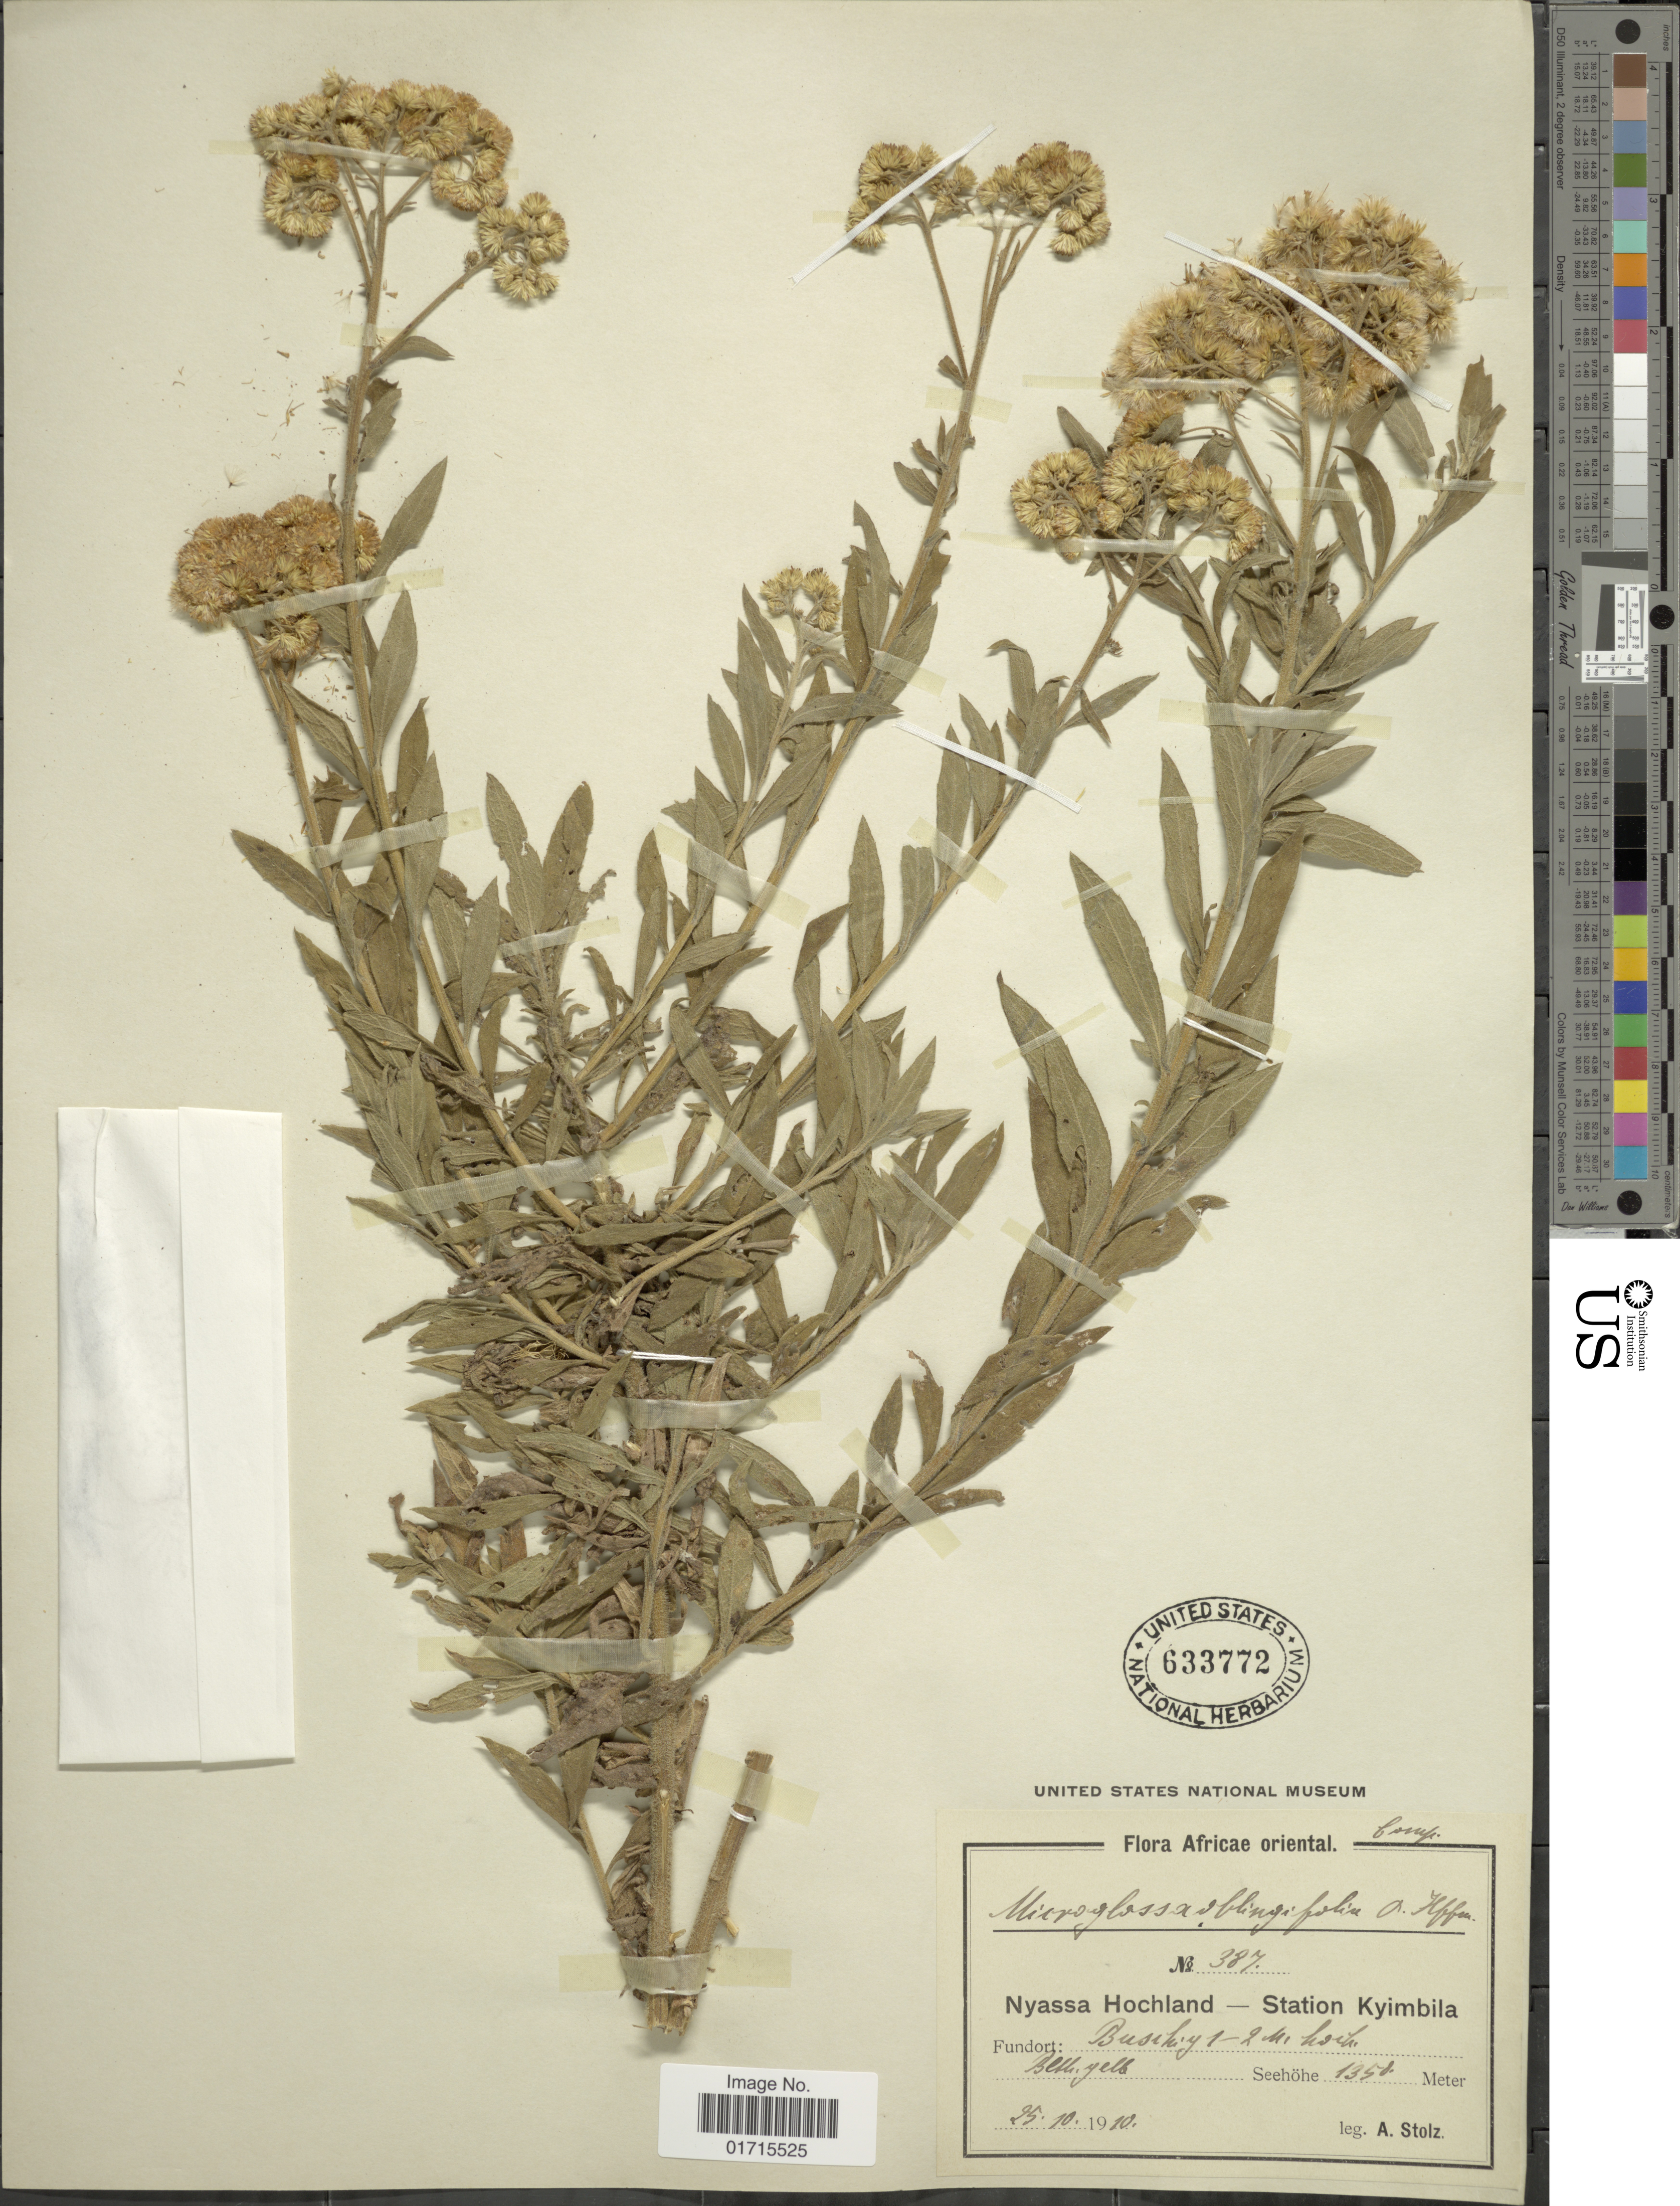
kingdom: Plantae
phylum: Tracheophyta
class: Magnoliopsida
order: Asterales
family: Asteraceae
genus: Microglossa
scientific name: Microglossa oblongifolia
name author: O. Hoffm.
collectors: A. Stolz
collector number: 387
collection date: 1910-10-25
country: Mozambique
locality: Nyassa Hochland-Station Kyimbila. Fundort: Bushy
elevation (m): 1350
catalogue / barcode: US 633772